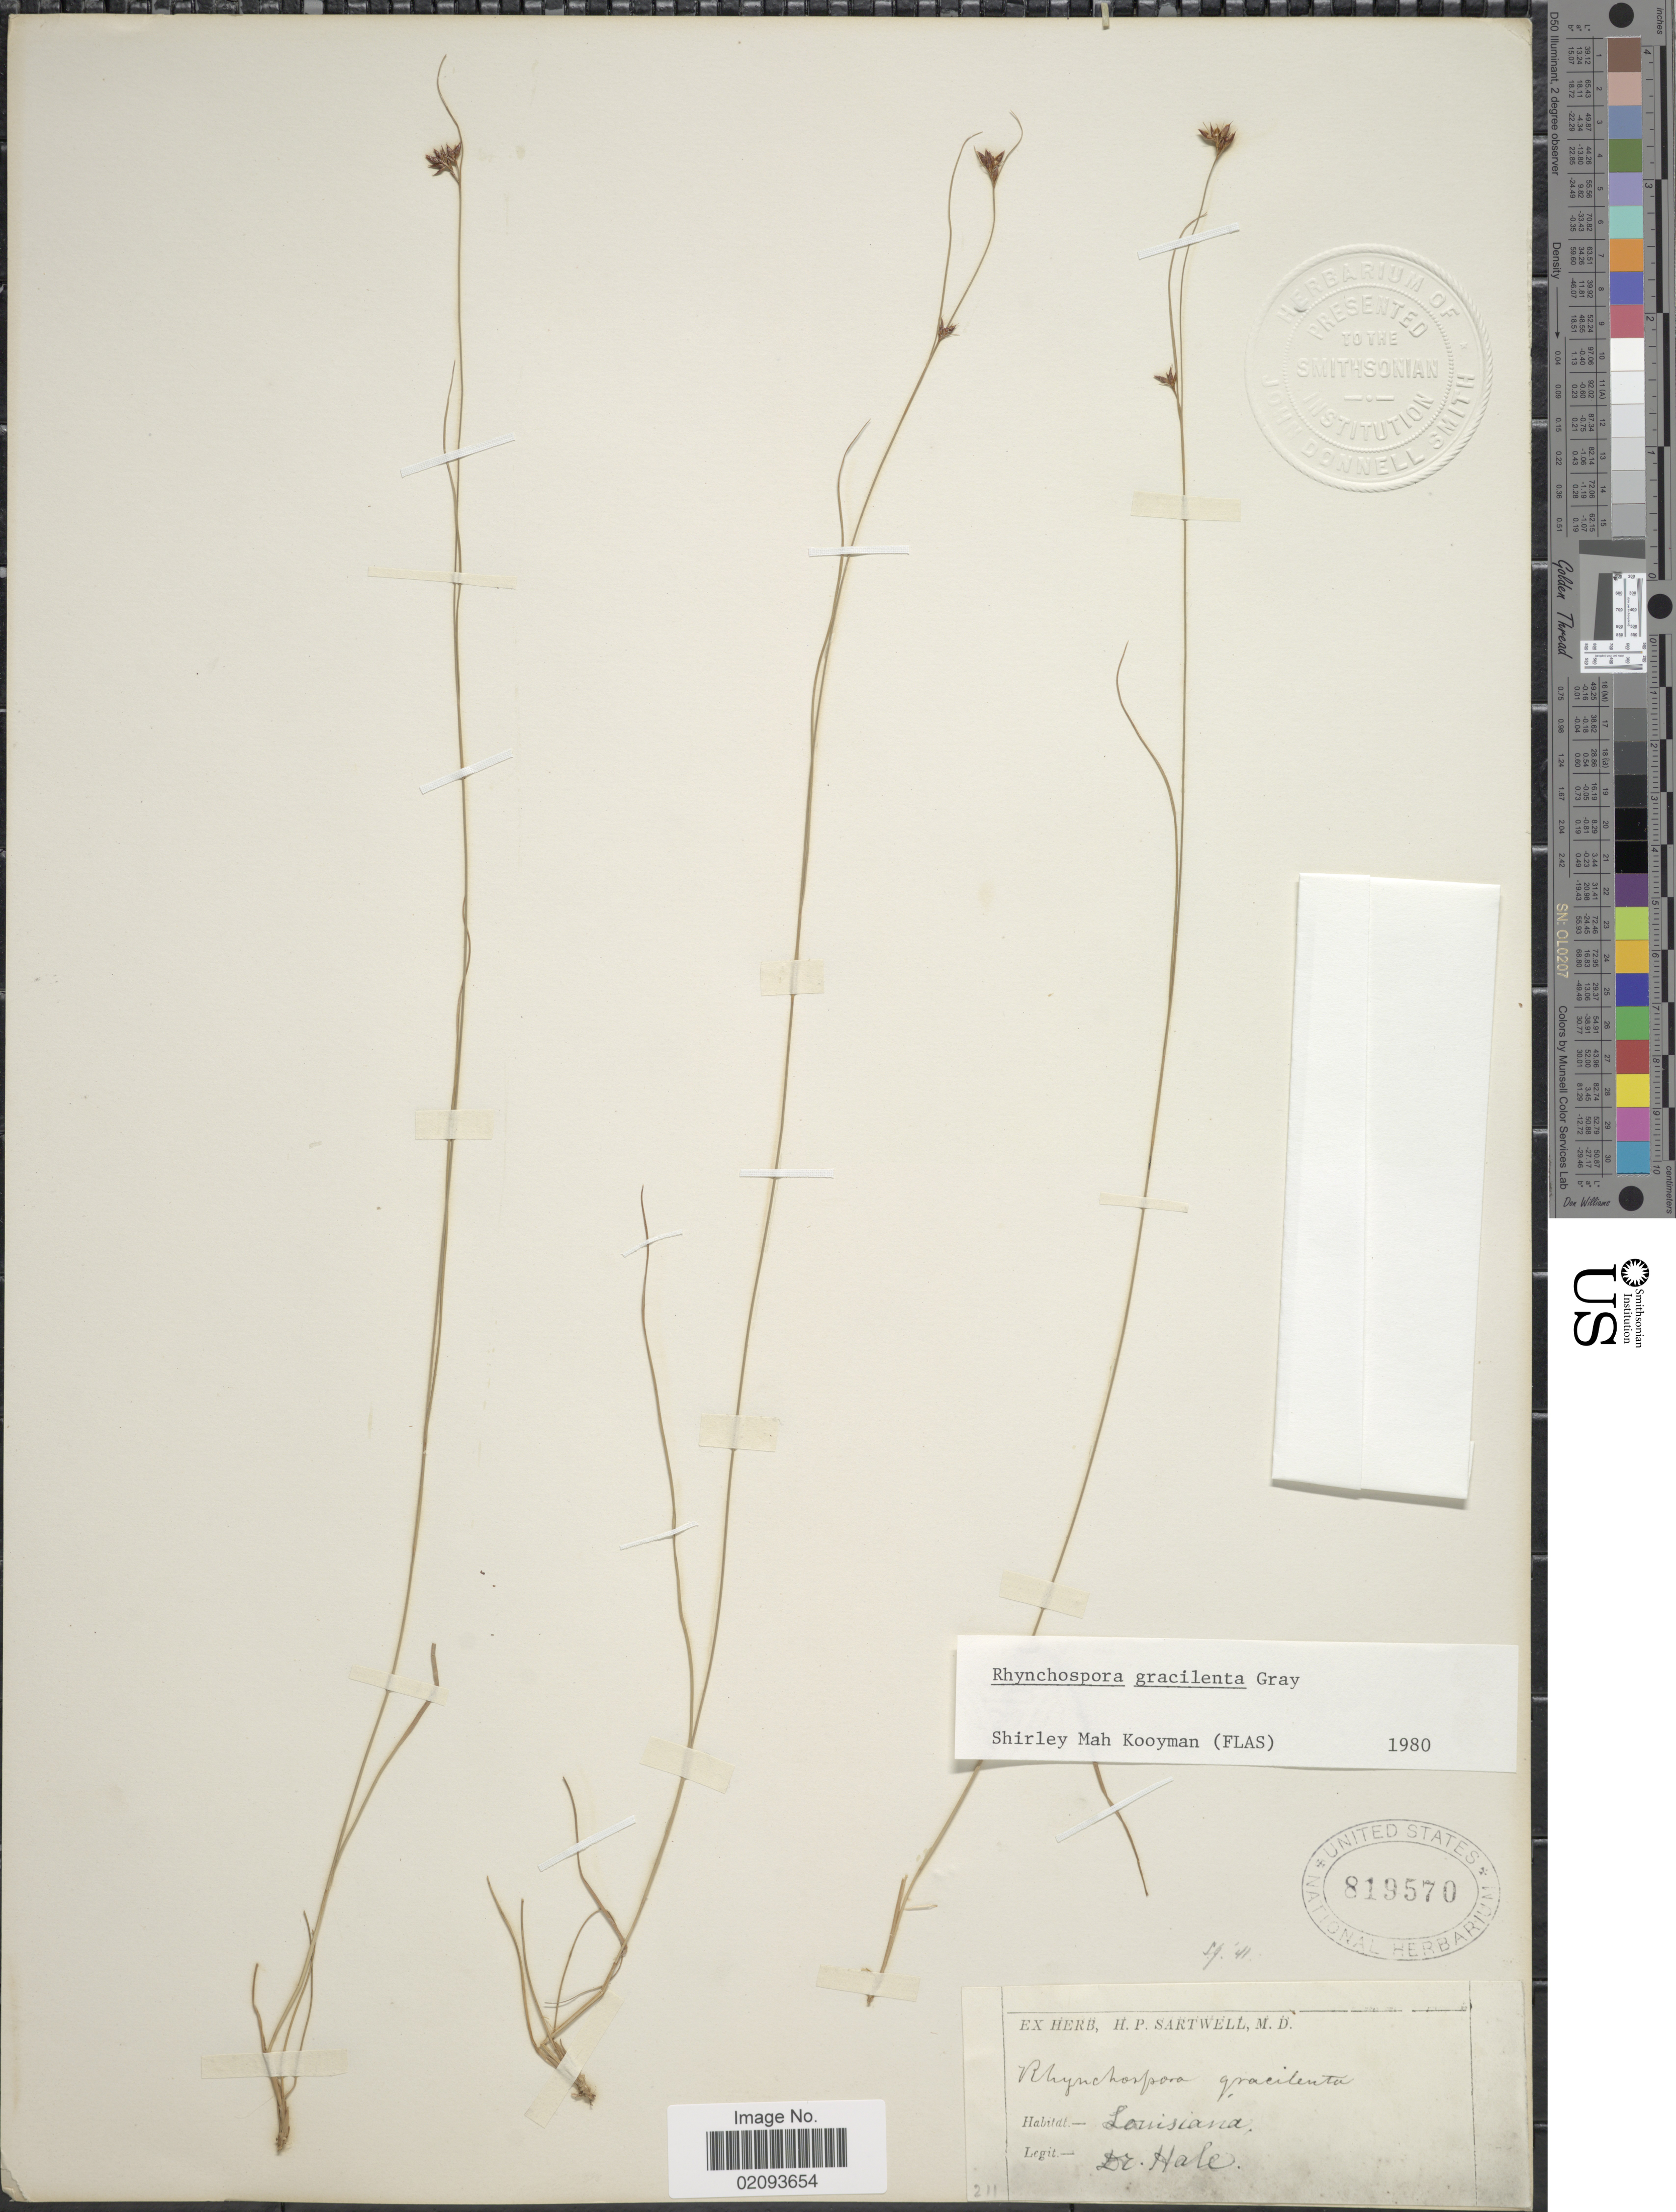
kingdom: Plantae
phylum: Tracheophyta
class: Liliopsida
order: Poales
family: Cyperaceae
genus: Rhynchospora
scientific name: Rhynchospora gracilenta A. Gray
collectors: -- Hale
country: United States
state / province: Louisiana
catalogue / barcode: US 819570